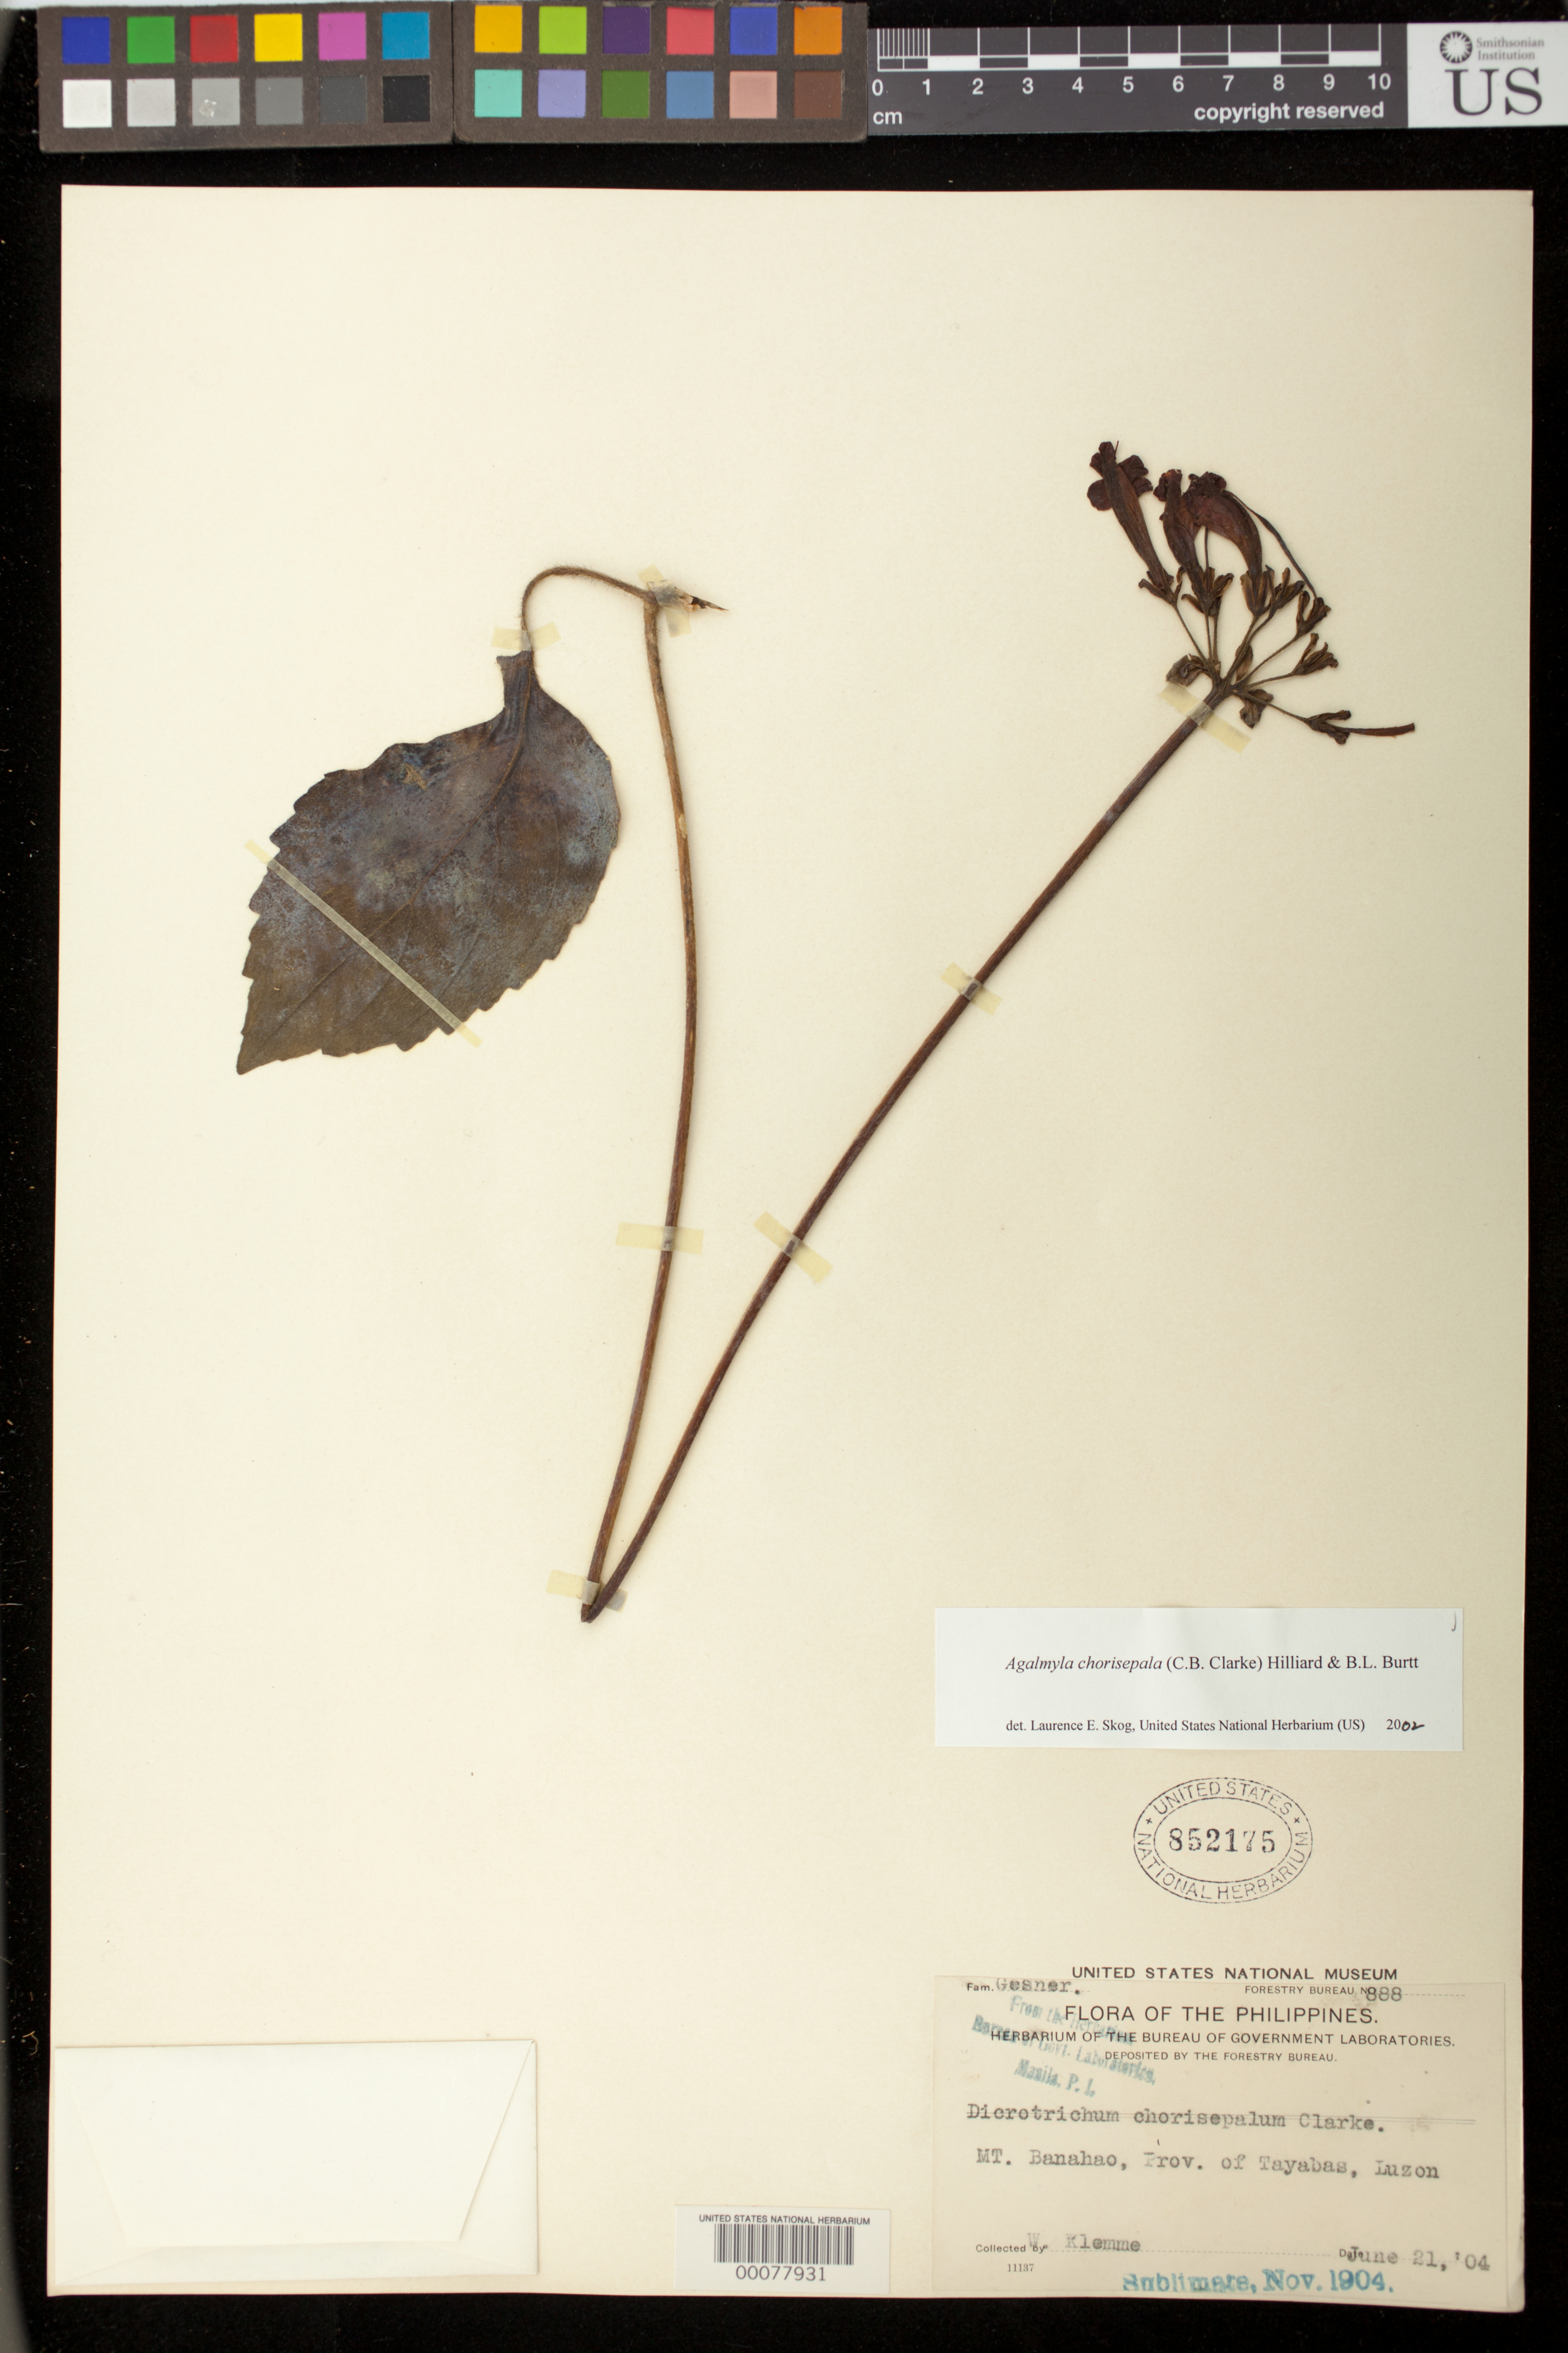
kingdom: Plantae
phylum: Tracheophyta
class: Magnoliopsida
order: Lamiales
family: Gesneriaceae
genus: Agalmyla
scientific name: Agalmyla chorisepala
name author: (C.B. Clarke) Hilliard & B.L. Burtt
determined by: Skog, Laurence E.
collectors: W. Klemme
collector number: For. Bur. 888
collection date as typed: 21 Jun 1904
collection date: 1904-06-21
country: Philippines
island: Luzon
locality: Mt. Banahao, Prov. of Tayabas, Luzon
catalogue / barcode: US 852175